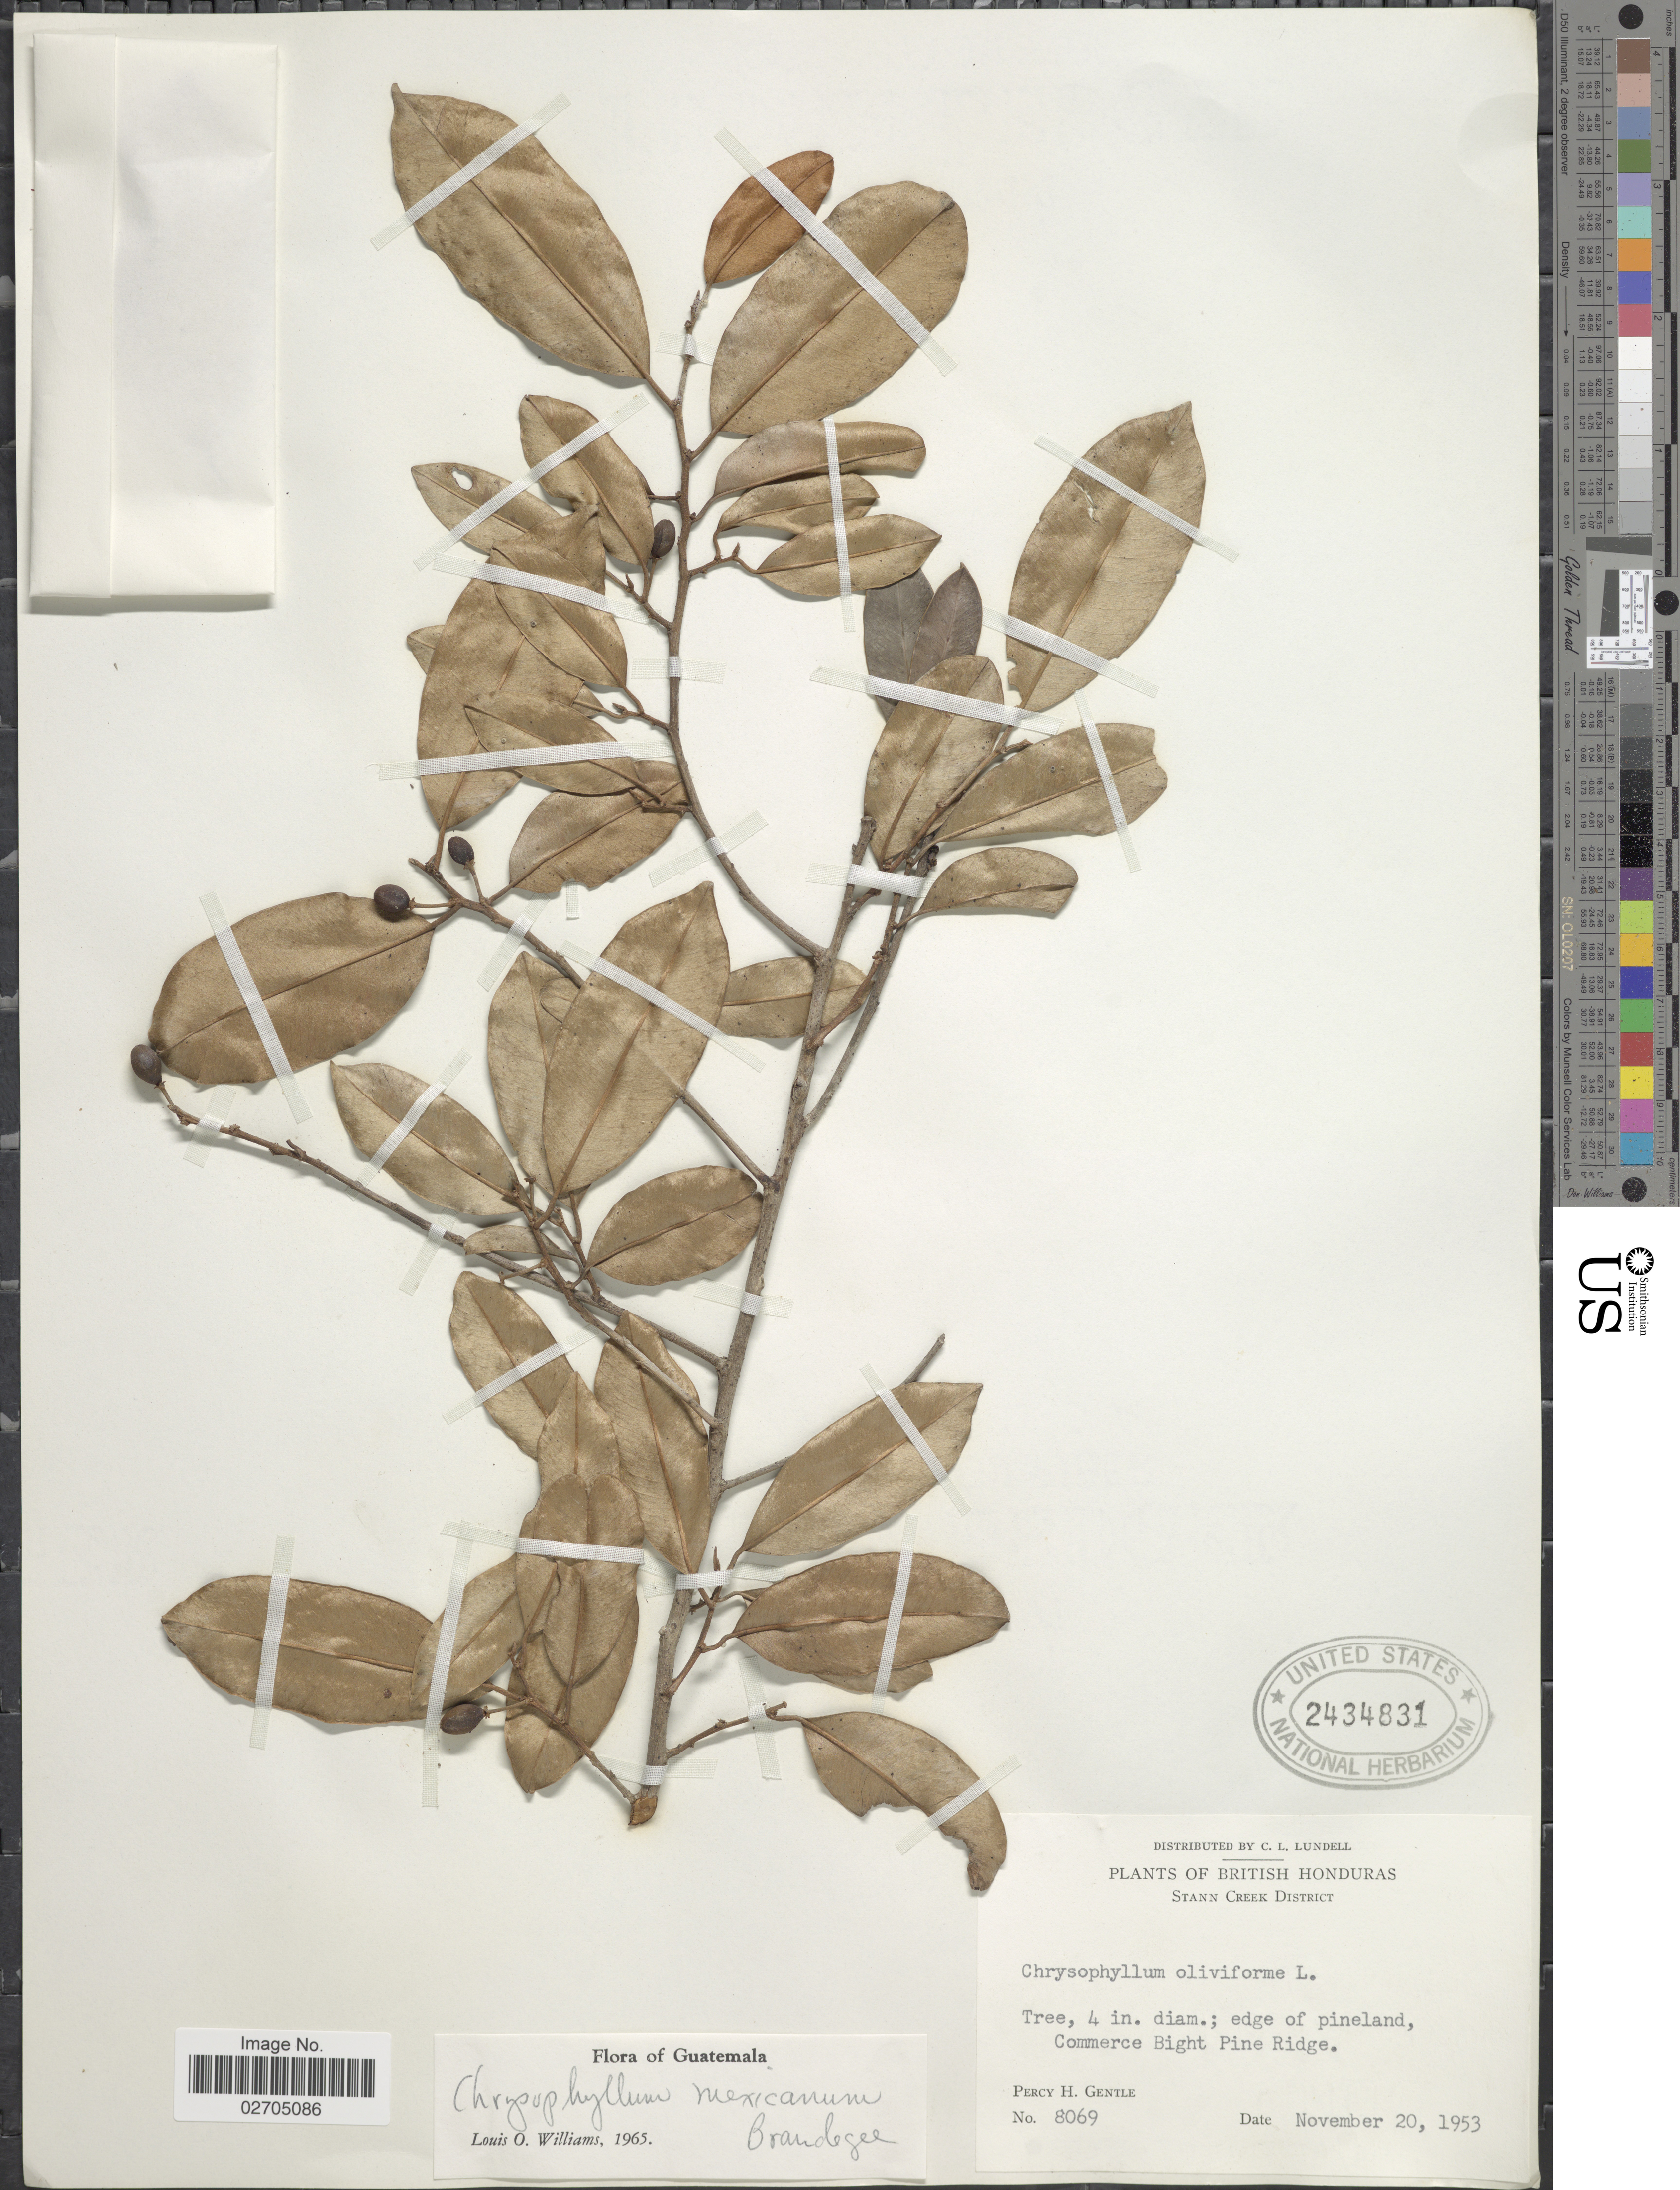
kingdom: Plantae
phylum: Tracheophyta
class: Magnoliopsida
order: Ericales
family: Sapotaceae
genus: Chrysophyllum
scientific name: Chrysophyllum mexicanum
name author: Brandegee ex Standl.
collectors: P. H. Gentle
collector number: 8069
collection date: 1953-11-20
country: Belize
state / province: Stann Creek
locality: British Honduras, Stann Creek District, edge of pineland, Commerce Bight Pine Ridge.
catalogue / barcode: US 2434831